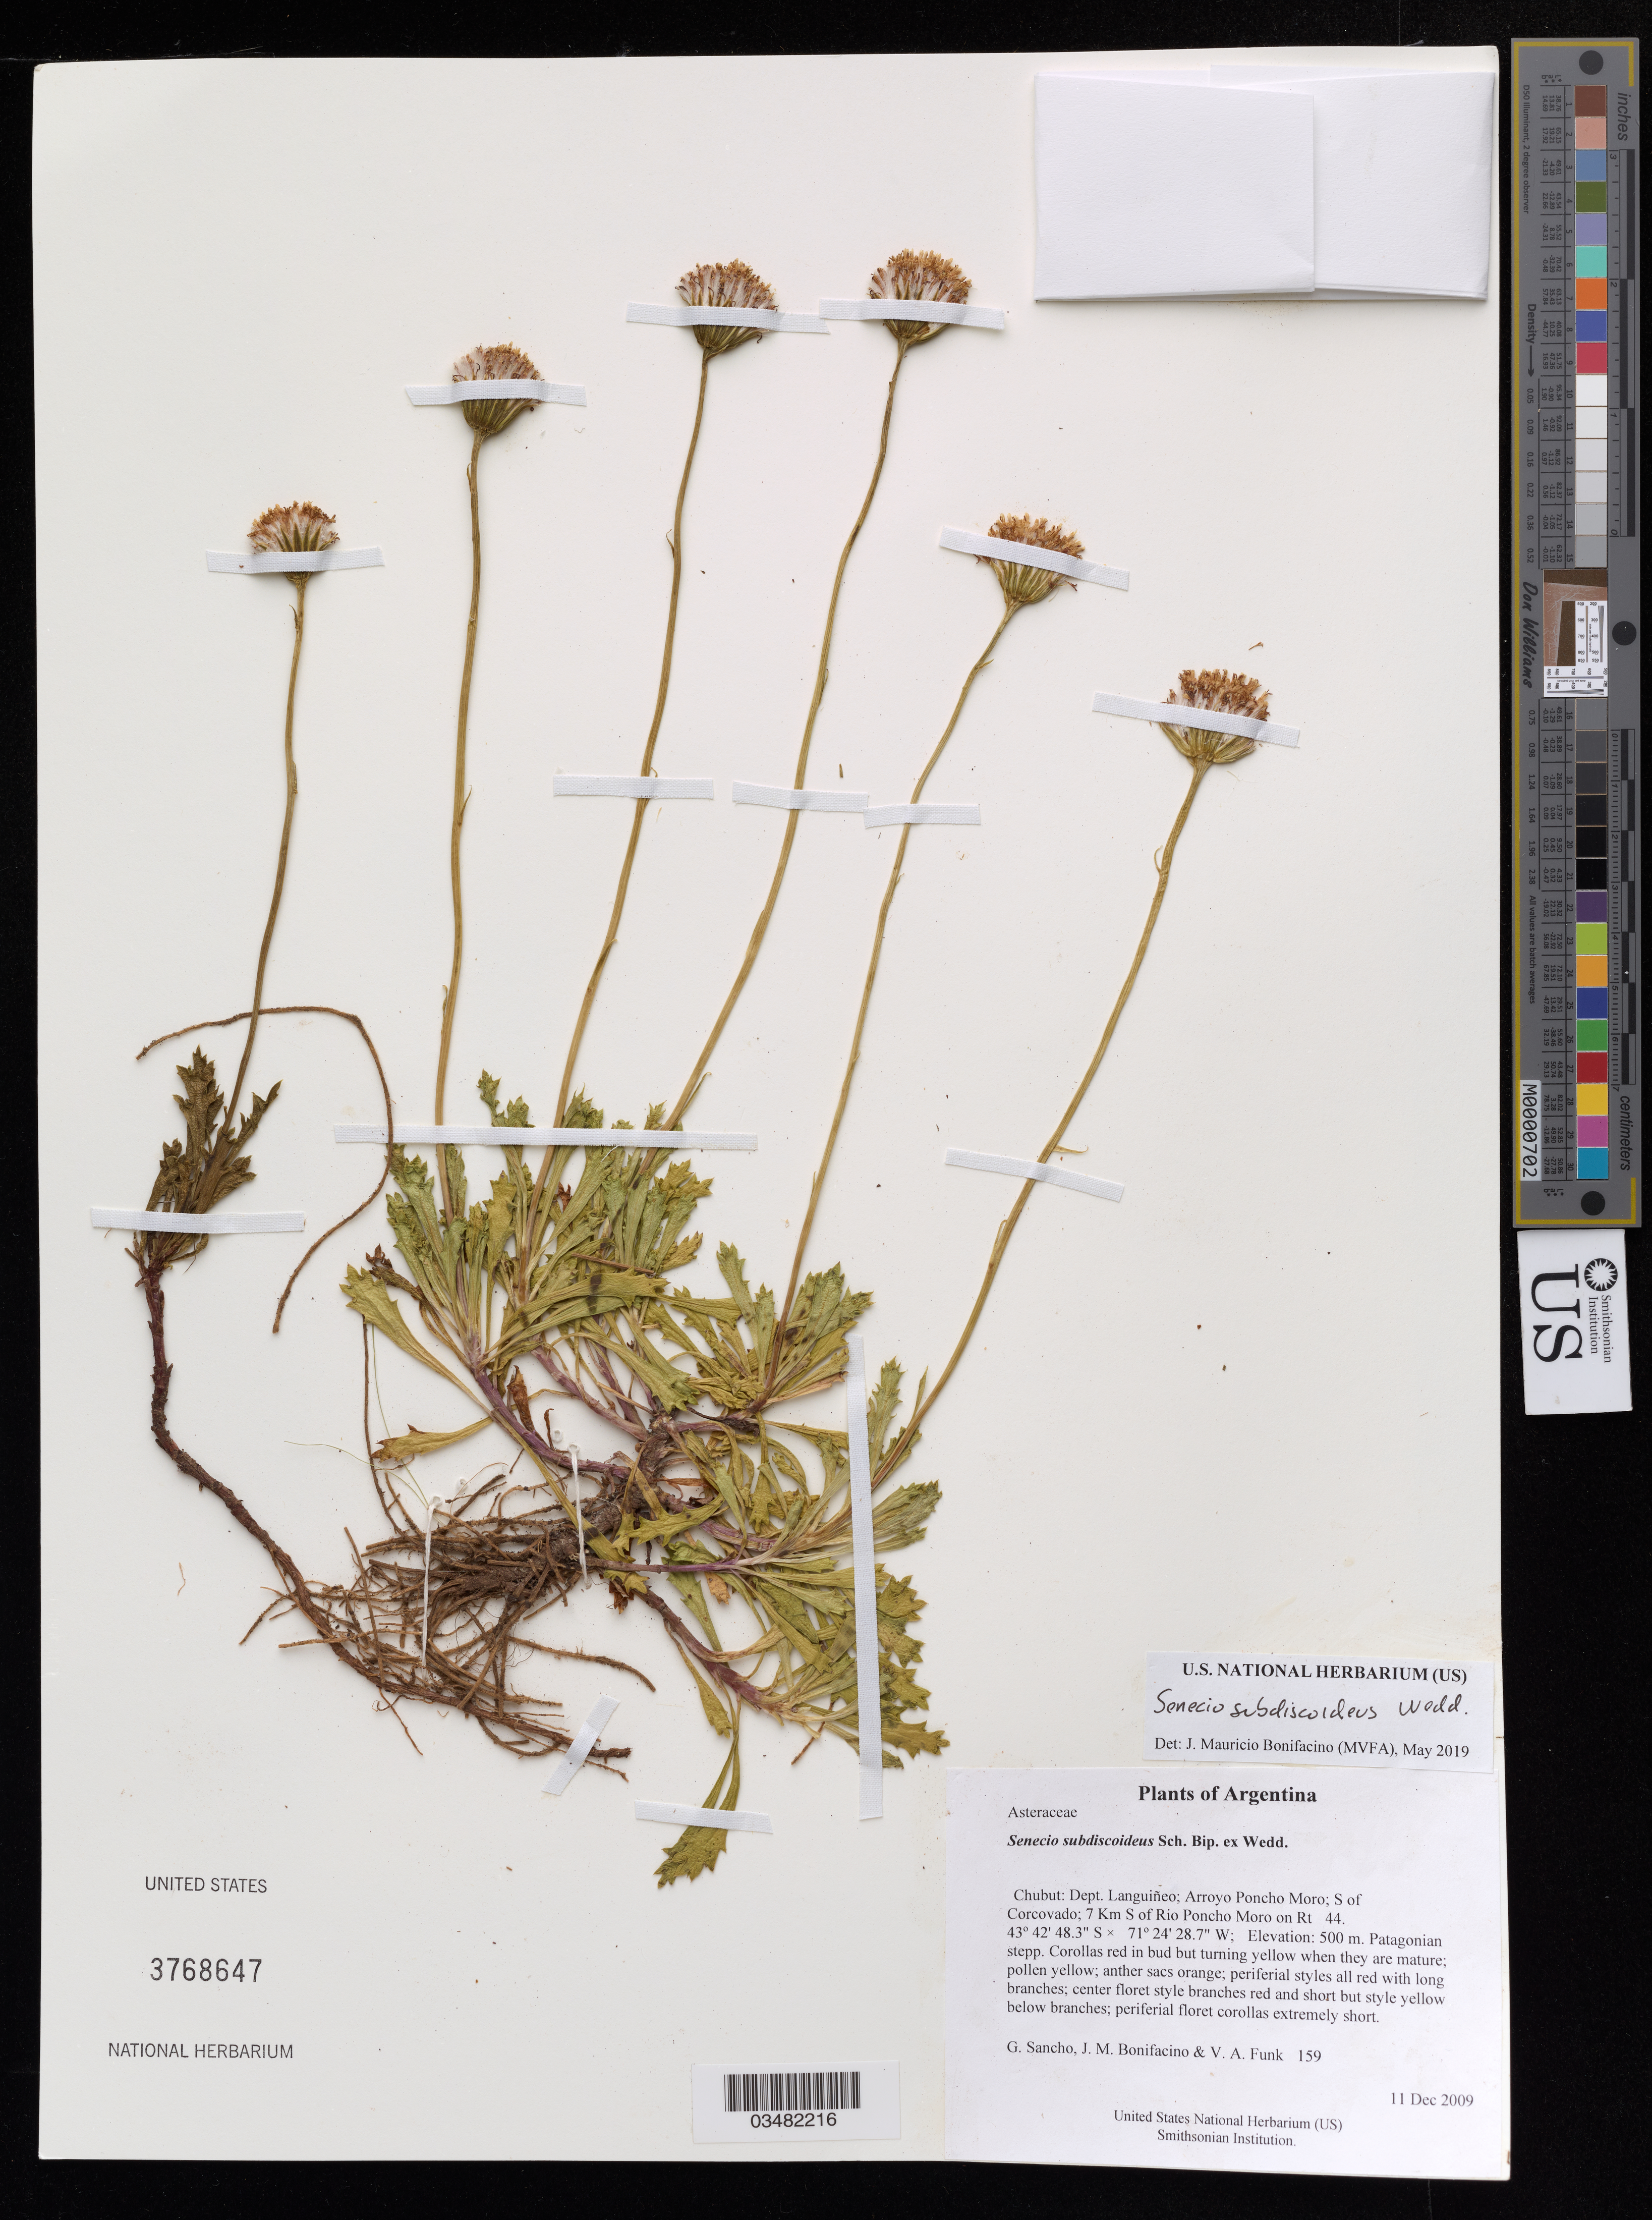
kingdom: Plantae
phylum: Tracheophyta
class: Magnoliopsida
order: Asterales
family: Asteraceae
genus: Senecio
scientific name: Senecio subdiscoideus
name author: Sch. Bip. ex Wedd.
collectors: G. Sancho, M. Bonifacino & V. Funk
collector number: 159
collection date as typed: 11 Dec 2009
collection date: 2009-12-11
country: Argentina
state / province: Chubut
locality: Dept. Languiñeo; Arroyo Poncho Moro; S of Corcovado; 7 Km S of Rio Poncho Moro on Rt 44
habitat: Patagonian stepp.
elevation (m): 500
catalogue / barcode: US 3768647